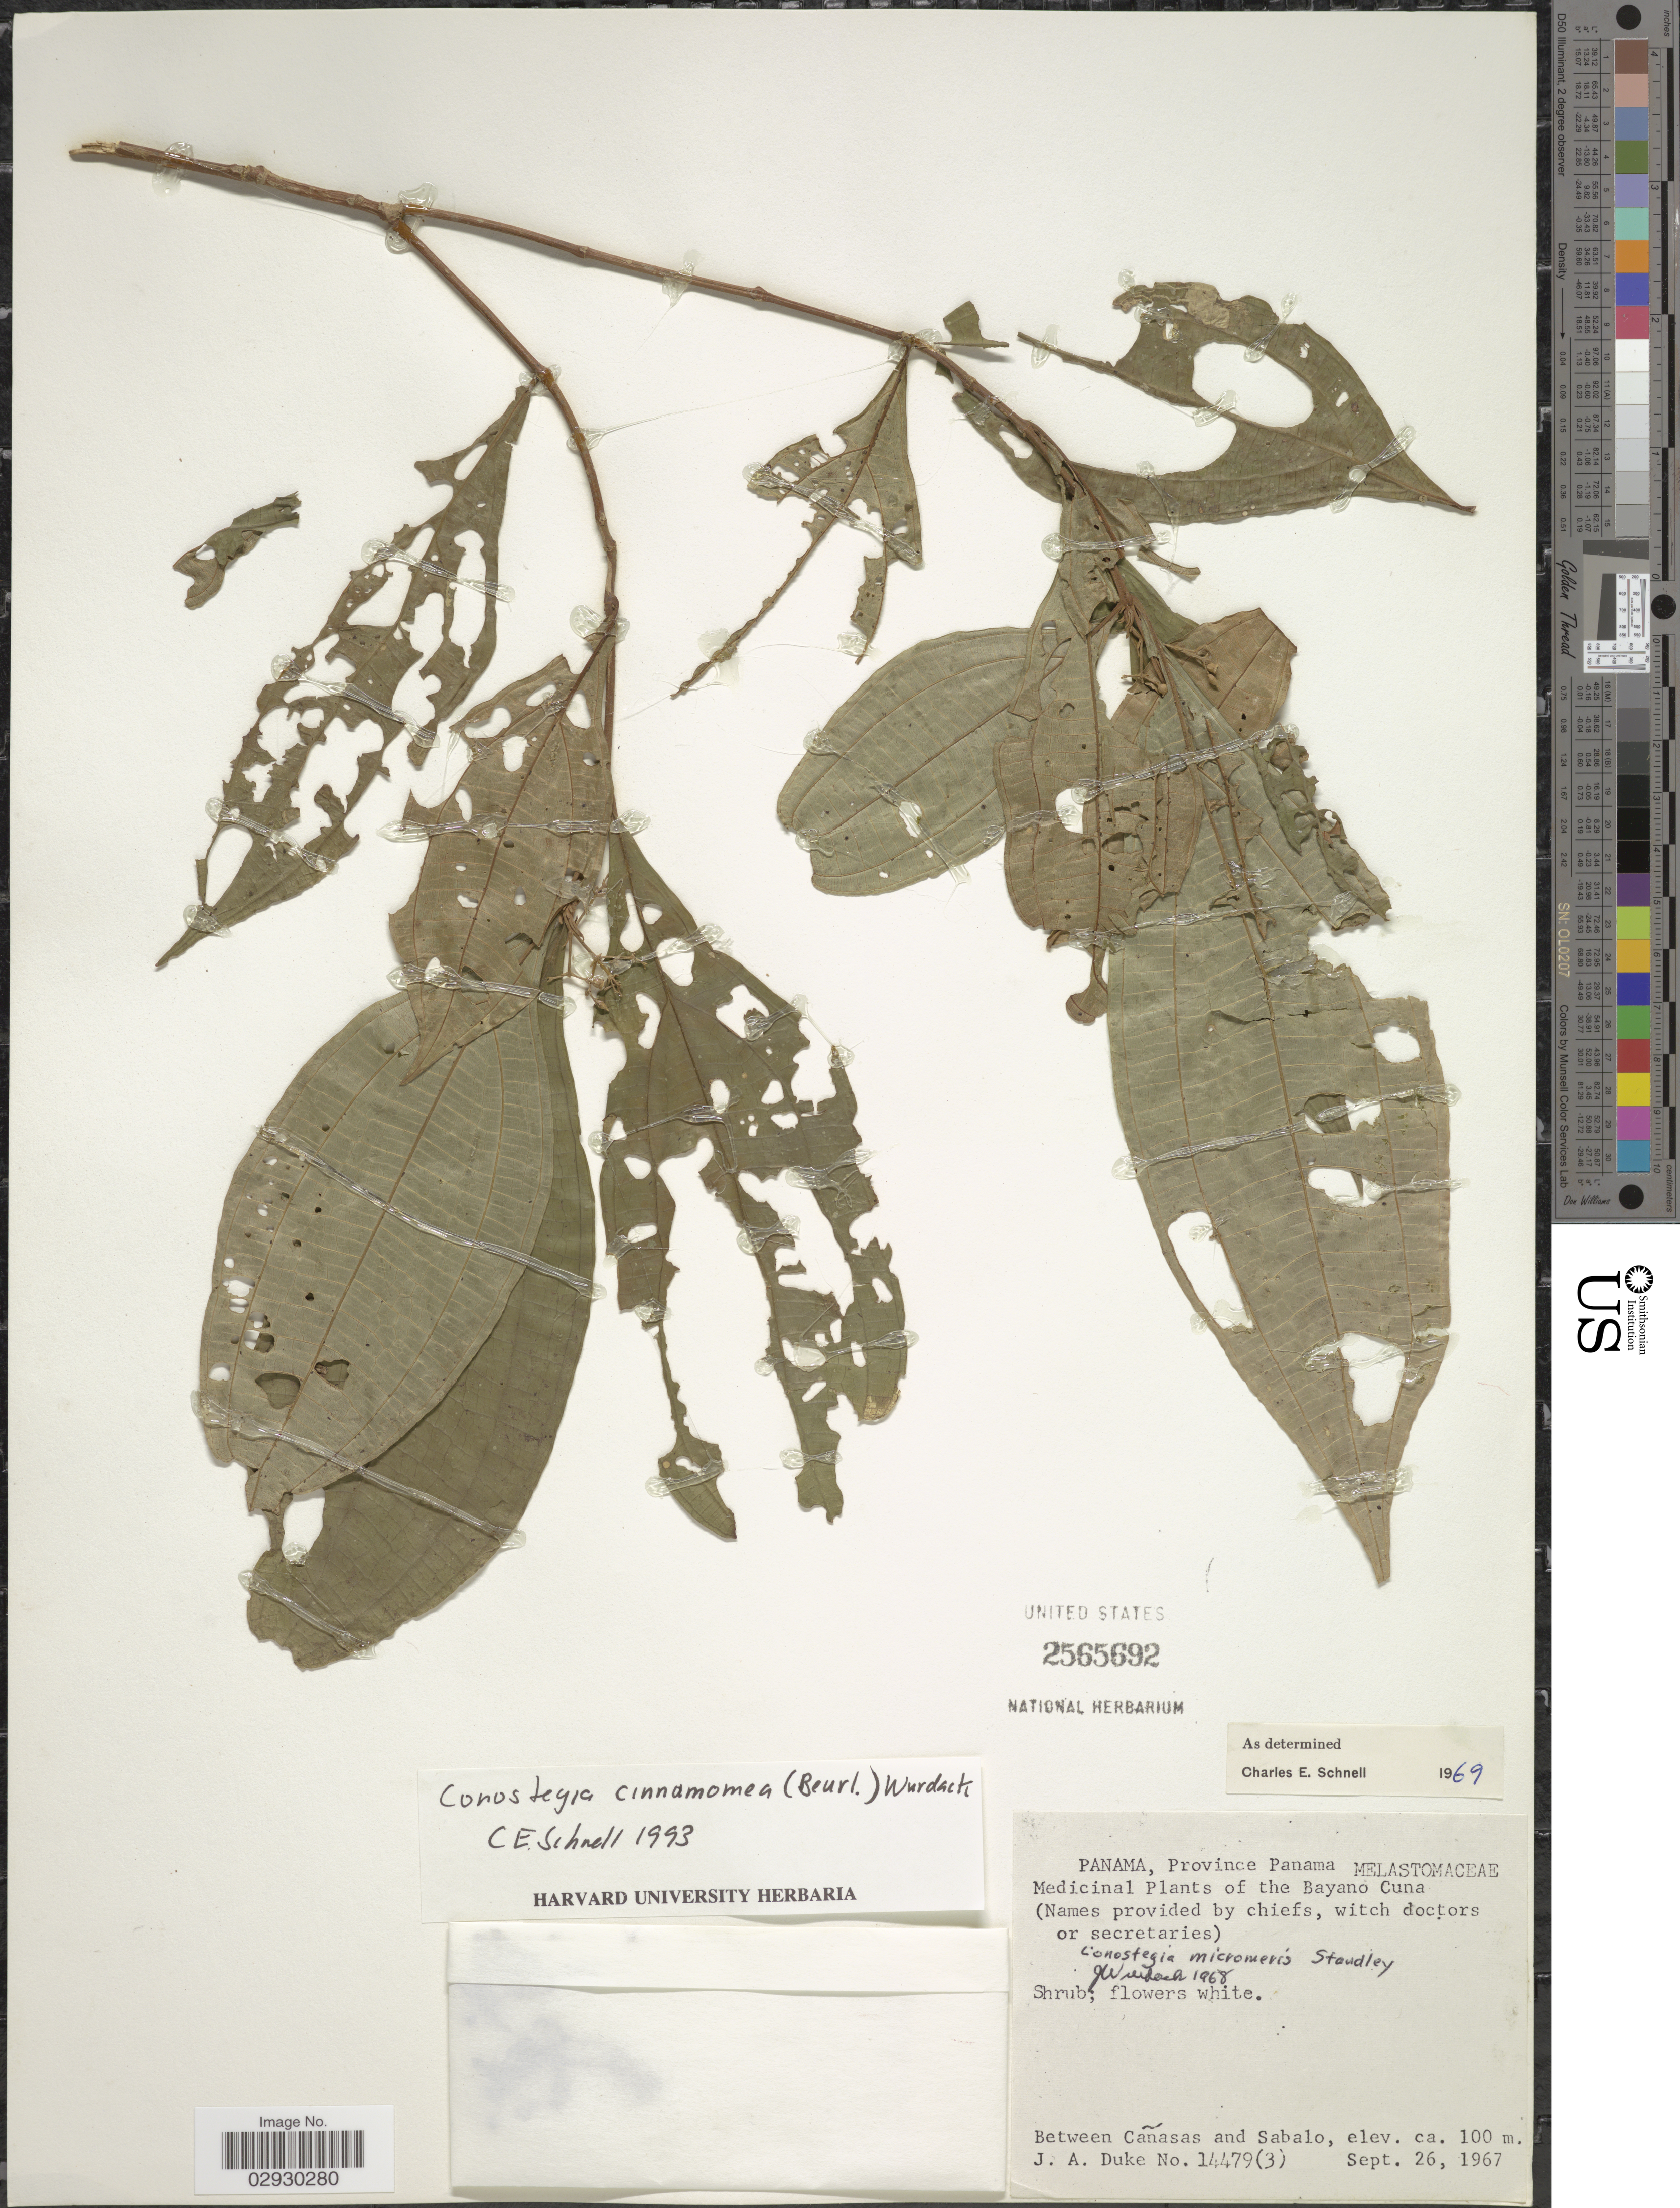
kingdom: Plantae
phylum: Tracheophyta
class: Magnoliopsida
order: Myrtales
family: Melastomataceae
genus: Conostegia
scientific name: Conostegia cinnamomea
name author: (Beurl.) Cogn.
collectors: J. A. Duke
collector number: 14479 (3)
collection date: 1967-09-26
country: Panama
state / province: Panamá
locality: Province Panama. Medicinal Plants of the Bayano Cuna. Between Cañasas and Sabalo.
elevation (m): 100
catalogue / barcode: US 2565692